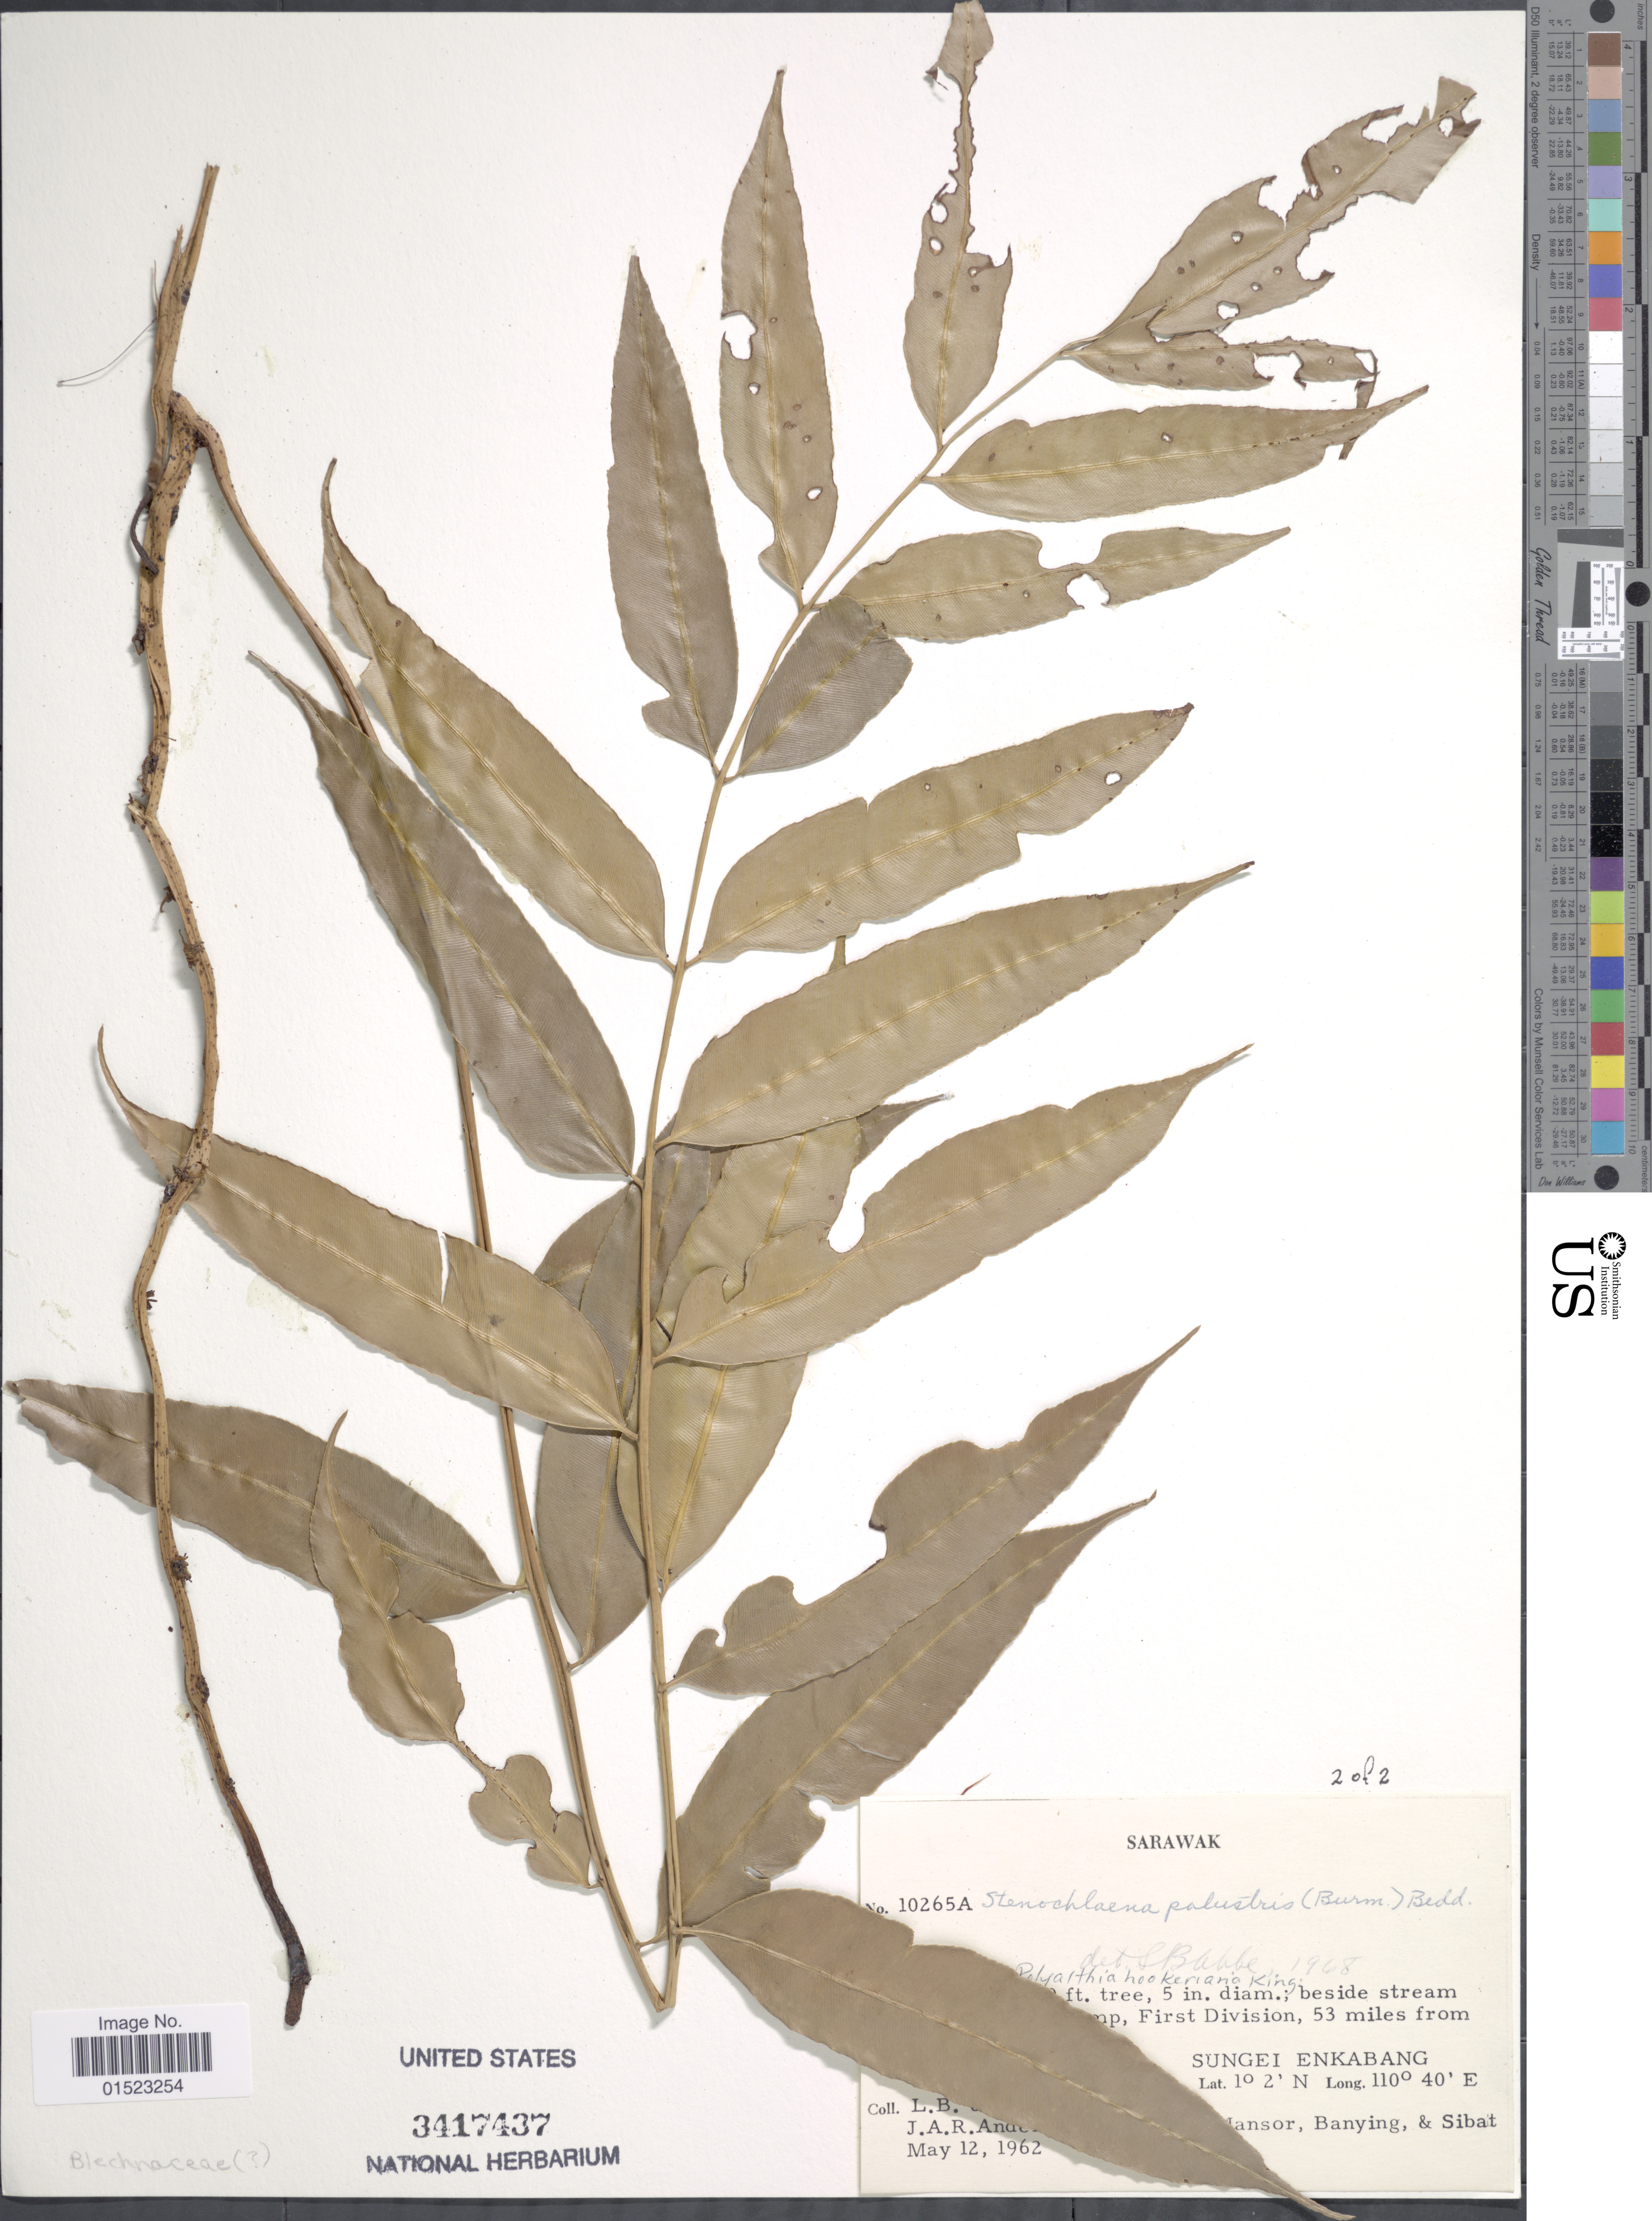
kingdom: Plantae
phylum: Tracheophyta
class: Polypodiopsida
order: Polypodiales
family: Blechnaceae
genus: Stenochlaena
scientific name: Stenochlaena palustris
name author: (Burm. f.) Bedd.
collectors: J. A. R. Anderson, Collector illegible, Collector illegible, Banying & Sibat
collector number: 10265A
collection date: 1962-05-12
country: Malaysia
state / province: Sarawak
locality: First Division, 53 miles from, Sungai Enkabang. Mansor, Banying, Sibat.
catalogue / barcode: US 3417437